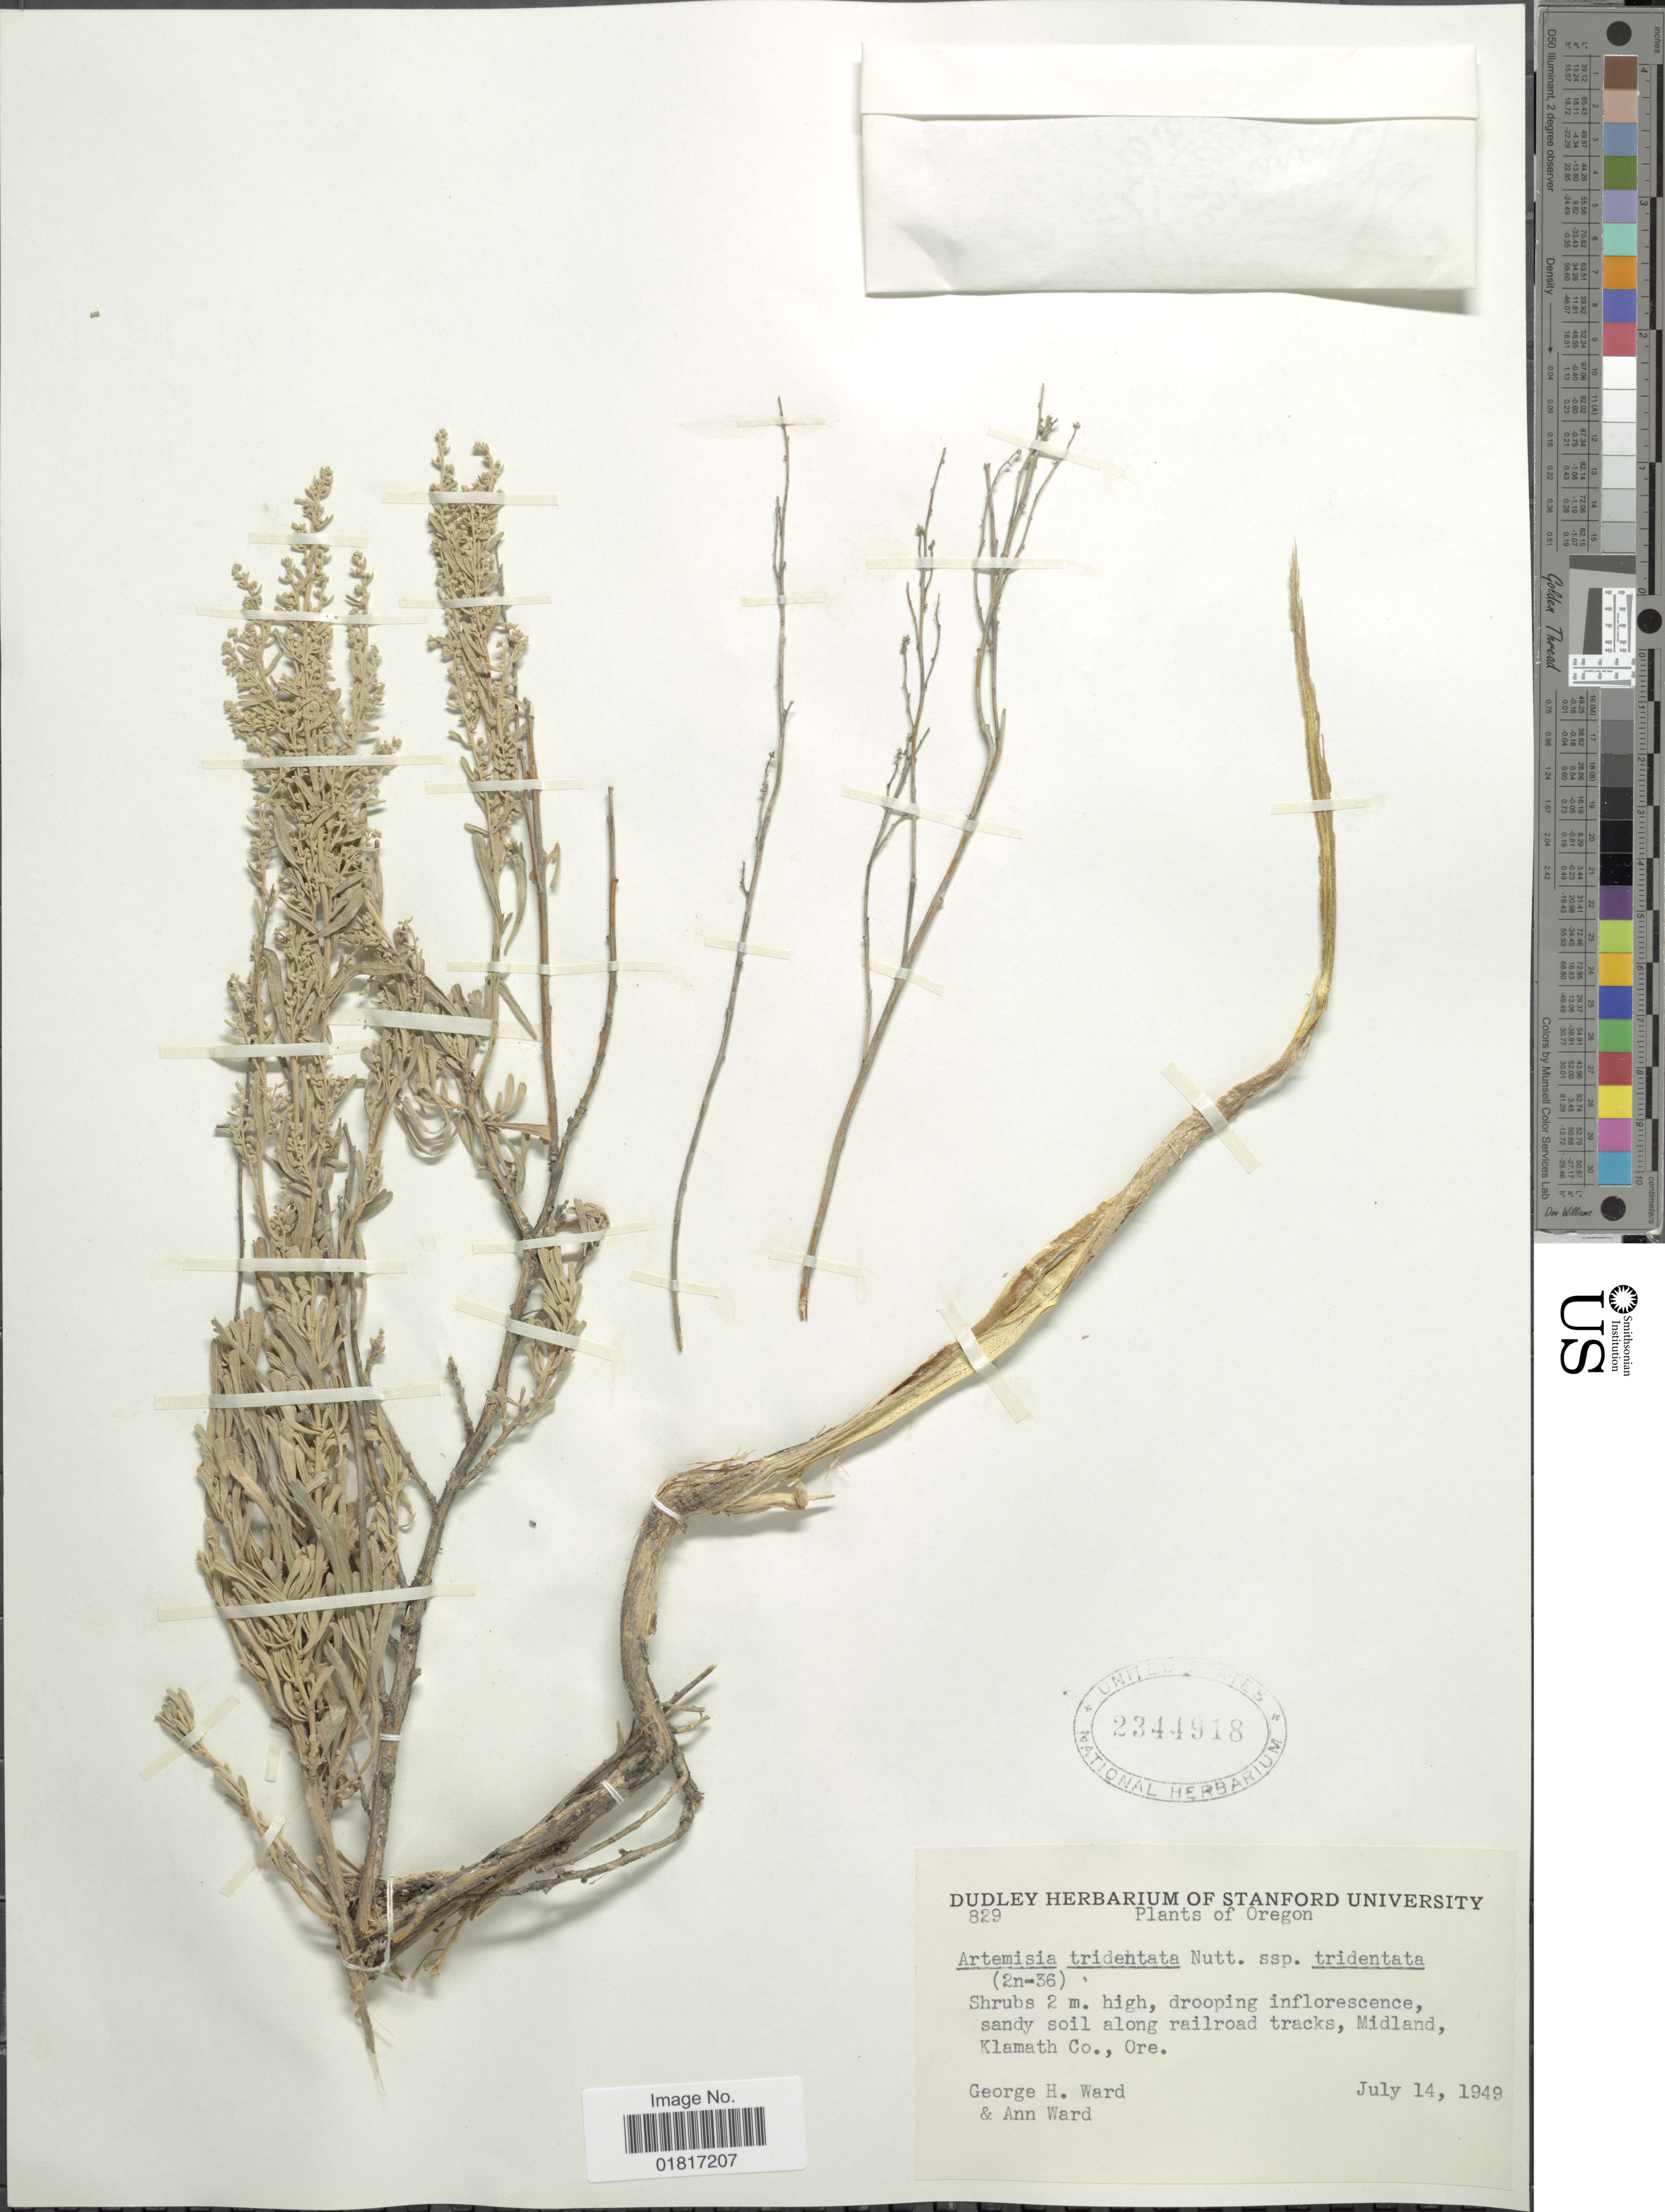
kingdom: Plantae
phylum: Tracheophyta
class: Magnoliopsida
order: Asterales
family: Asteraceae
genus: Artemisia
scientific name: Artemisia tridentata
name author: Nutt.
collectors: G. H. Ward & A. Ward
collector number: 829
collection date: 1949-07-14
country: United States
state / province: Oregon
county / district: Klamath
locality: Sandy soil along railroad tracks, Midland, Klamath Co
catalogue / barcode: US 2344918